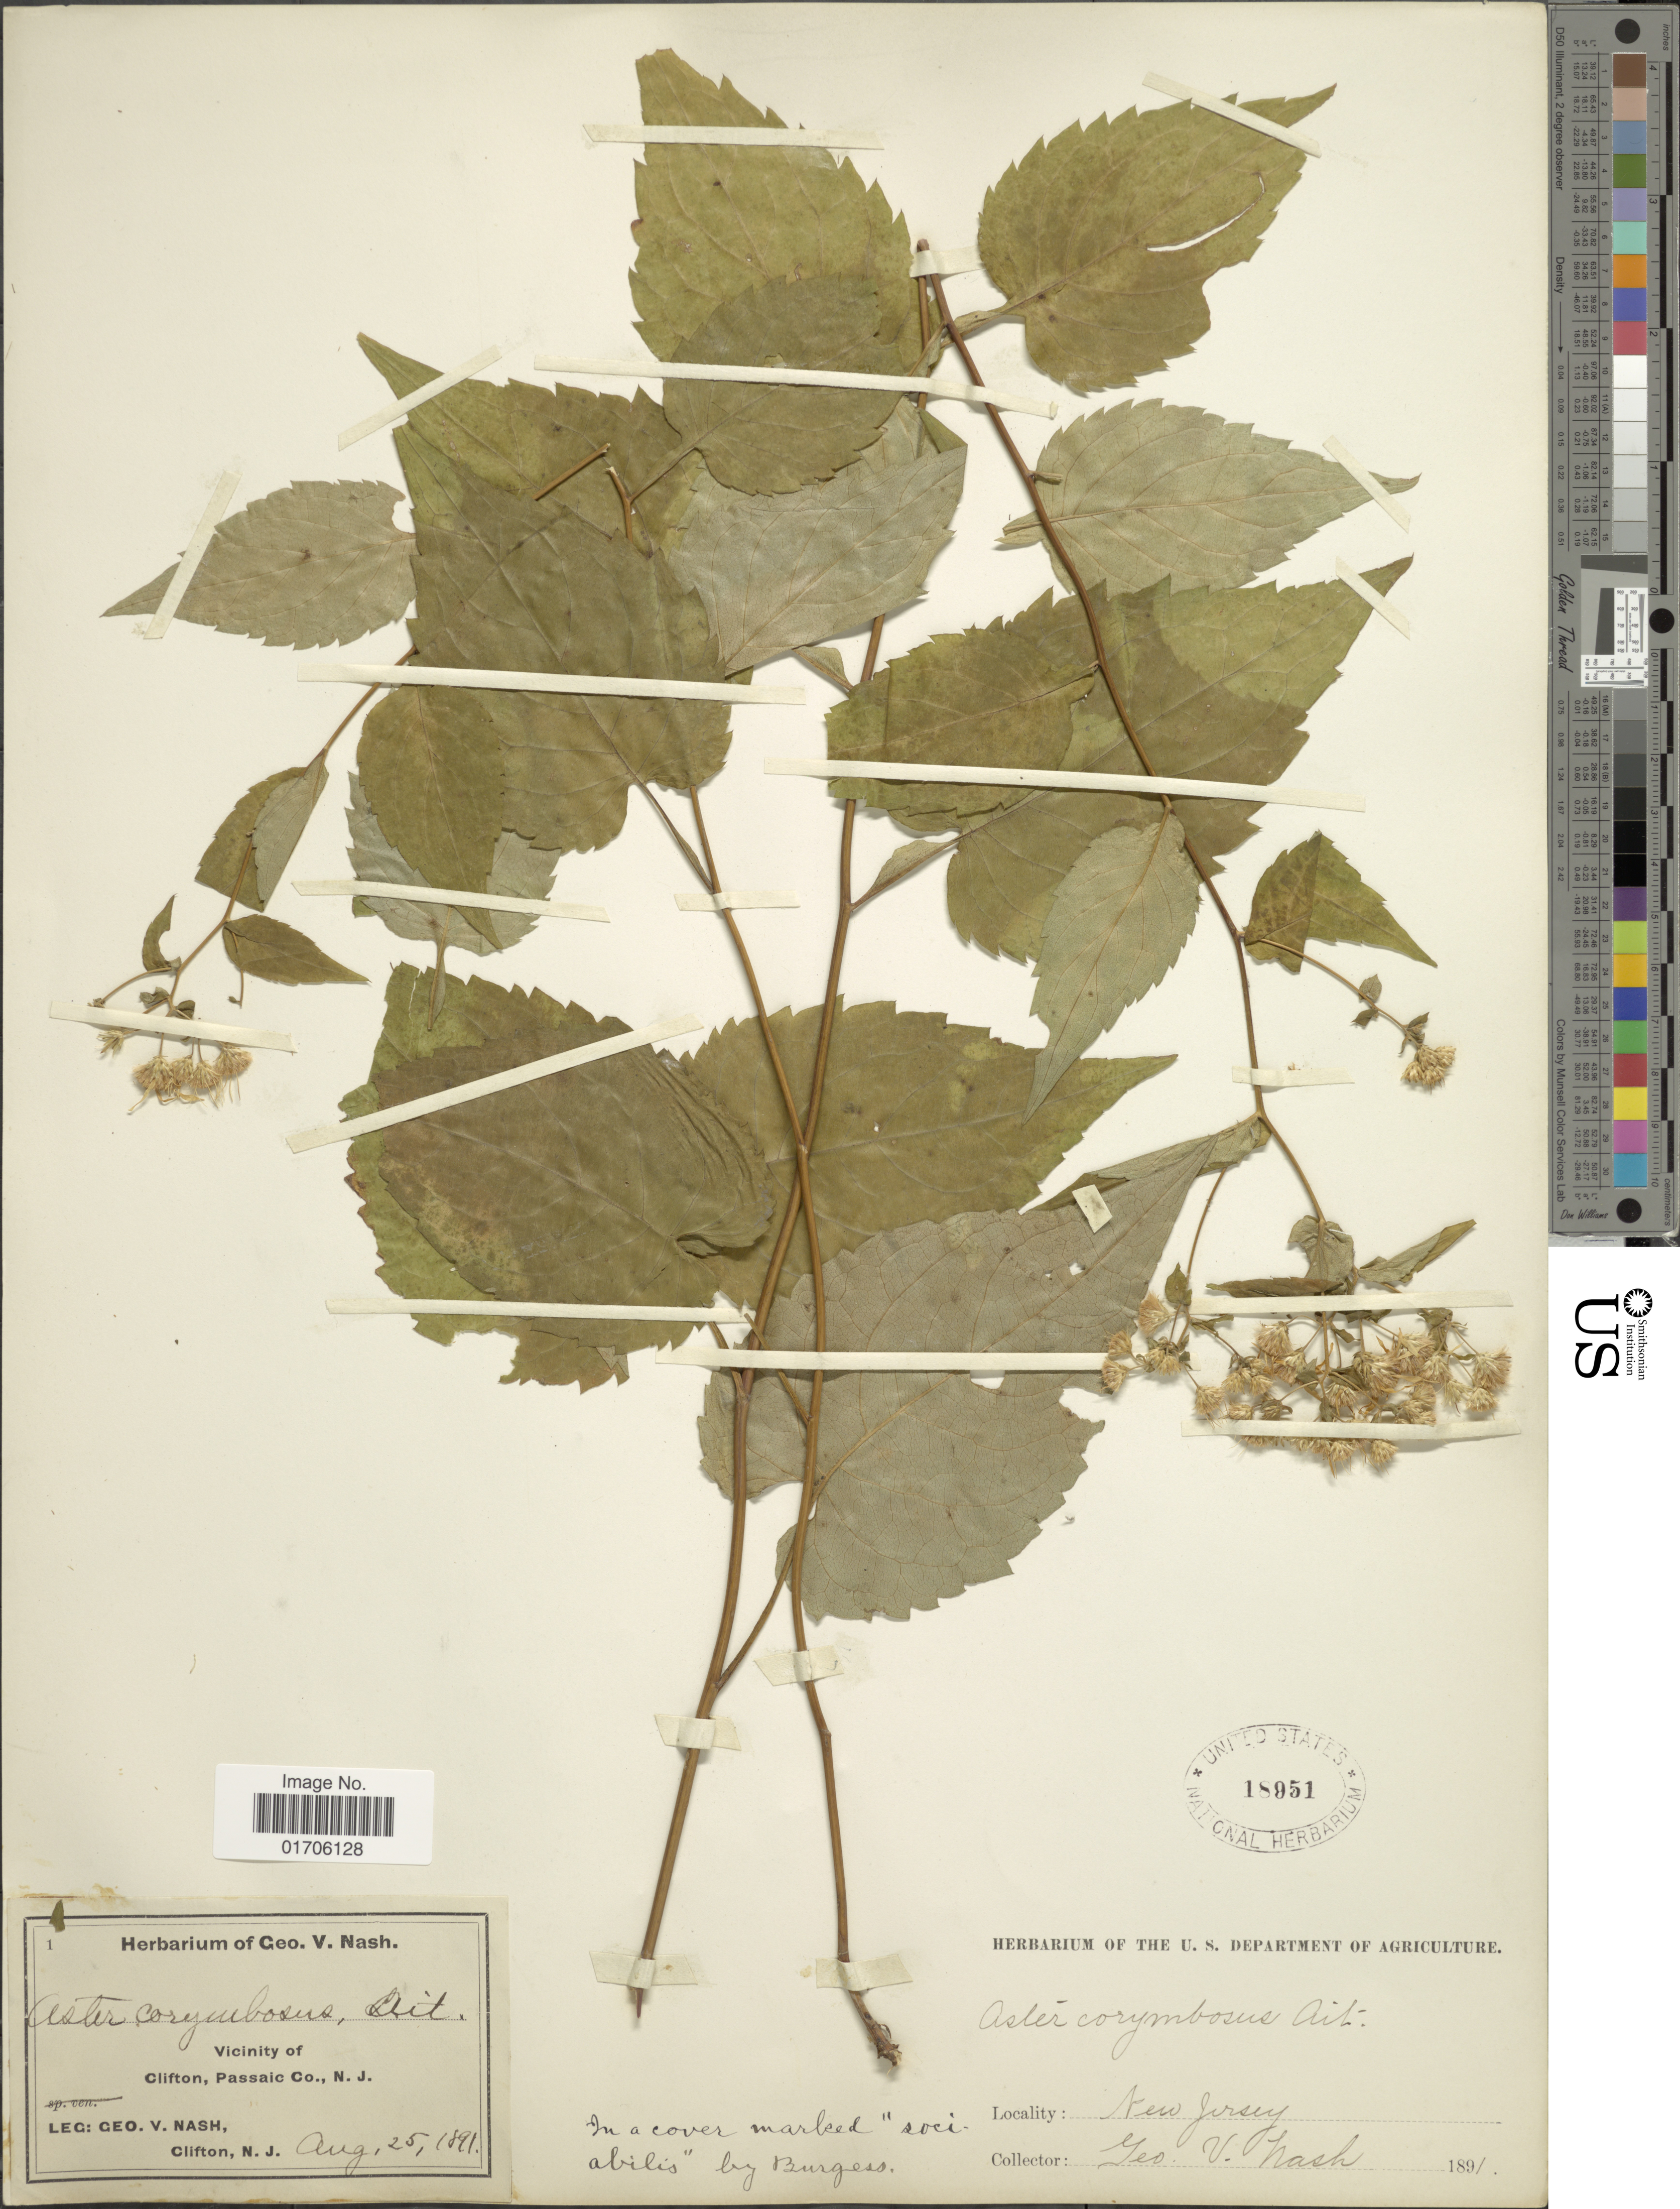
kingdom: Plantae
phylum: Tracheophyta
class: Magnoliopsida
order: Asterales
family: Asteraceae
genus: Aster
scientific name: Aster sociabilis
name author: E.S. Burgess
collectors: G. V. Nash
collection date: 1891-08-25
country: United States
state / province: New Jersey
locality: Vicinity of Clifton, Passaic Co., N.J.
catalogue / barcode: US 18951